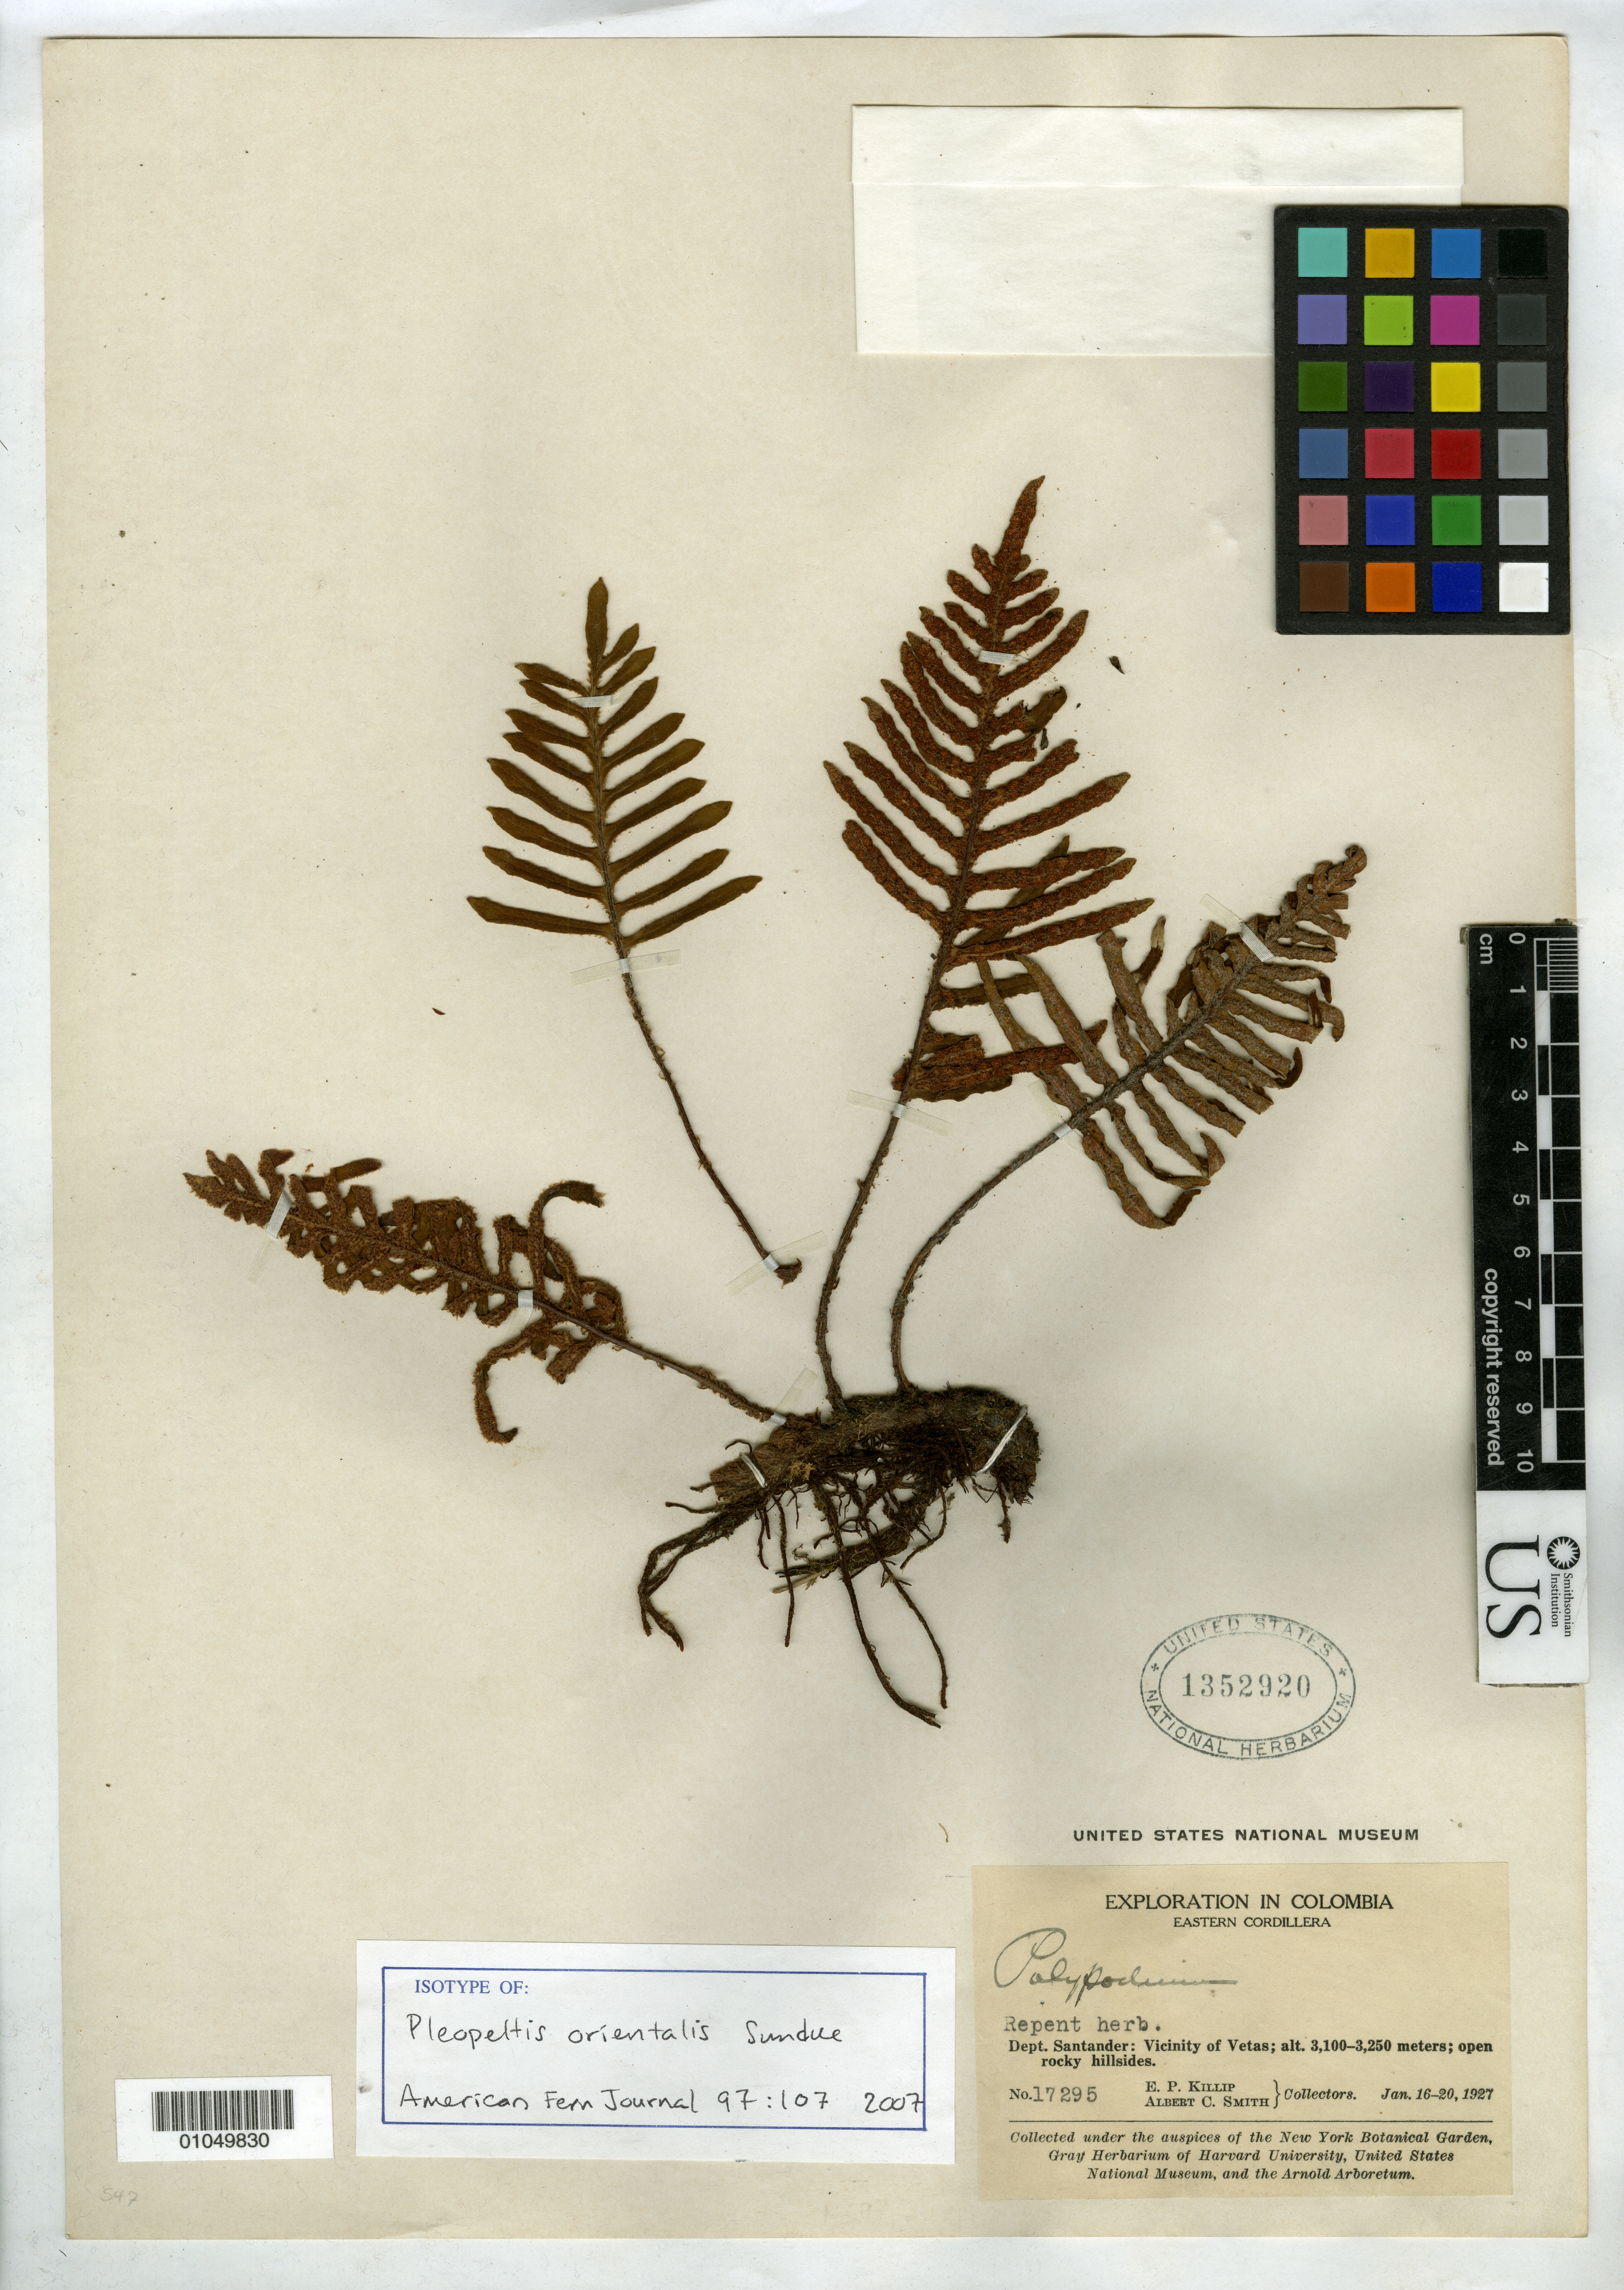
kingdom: Plantae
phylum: Tracheophyta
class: Polypodiopsida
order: Polypodiales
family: Polypodiaceae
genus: Pleopeltis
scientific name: Pleopeltis orientalis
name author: Sundue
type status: Isotype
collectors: E. P. Killip & A. C. Smith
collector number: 17295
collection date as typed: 16 Jan 1927 to 20 Jan 1927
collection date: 1927-01-16/1927-01-20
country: Colombia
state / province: Santander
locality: Eastern Cordillera, Dept. Santander: vicinity of Vetas.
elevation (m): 3100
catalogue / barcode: US 1352920